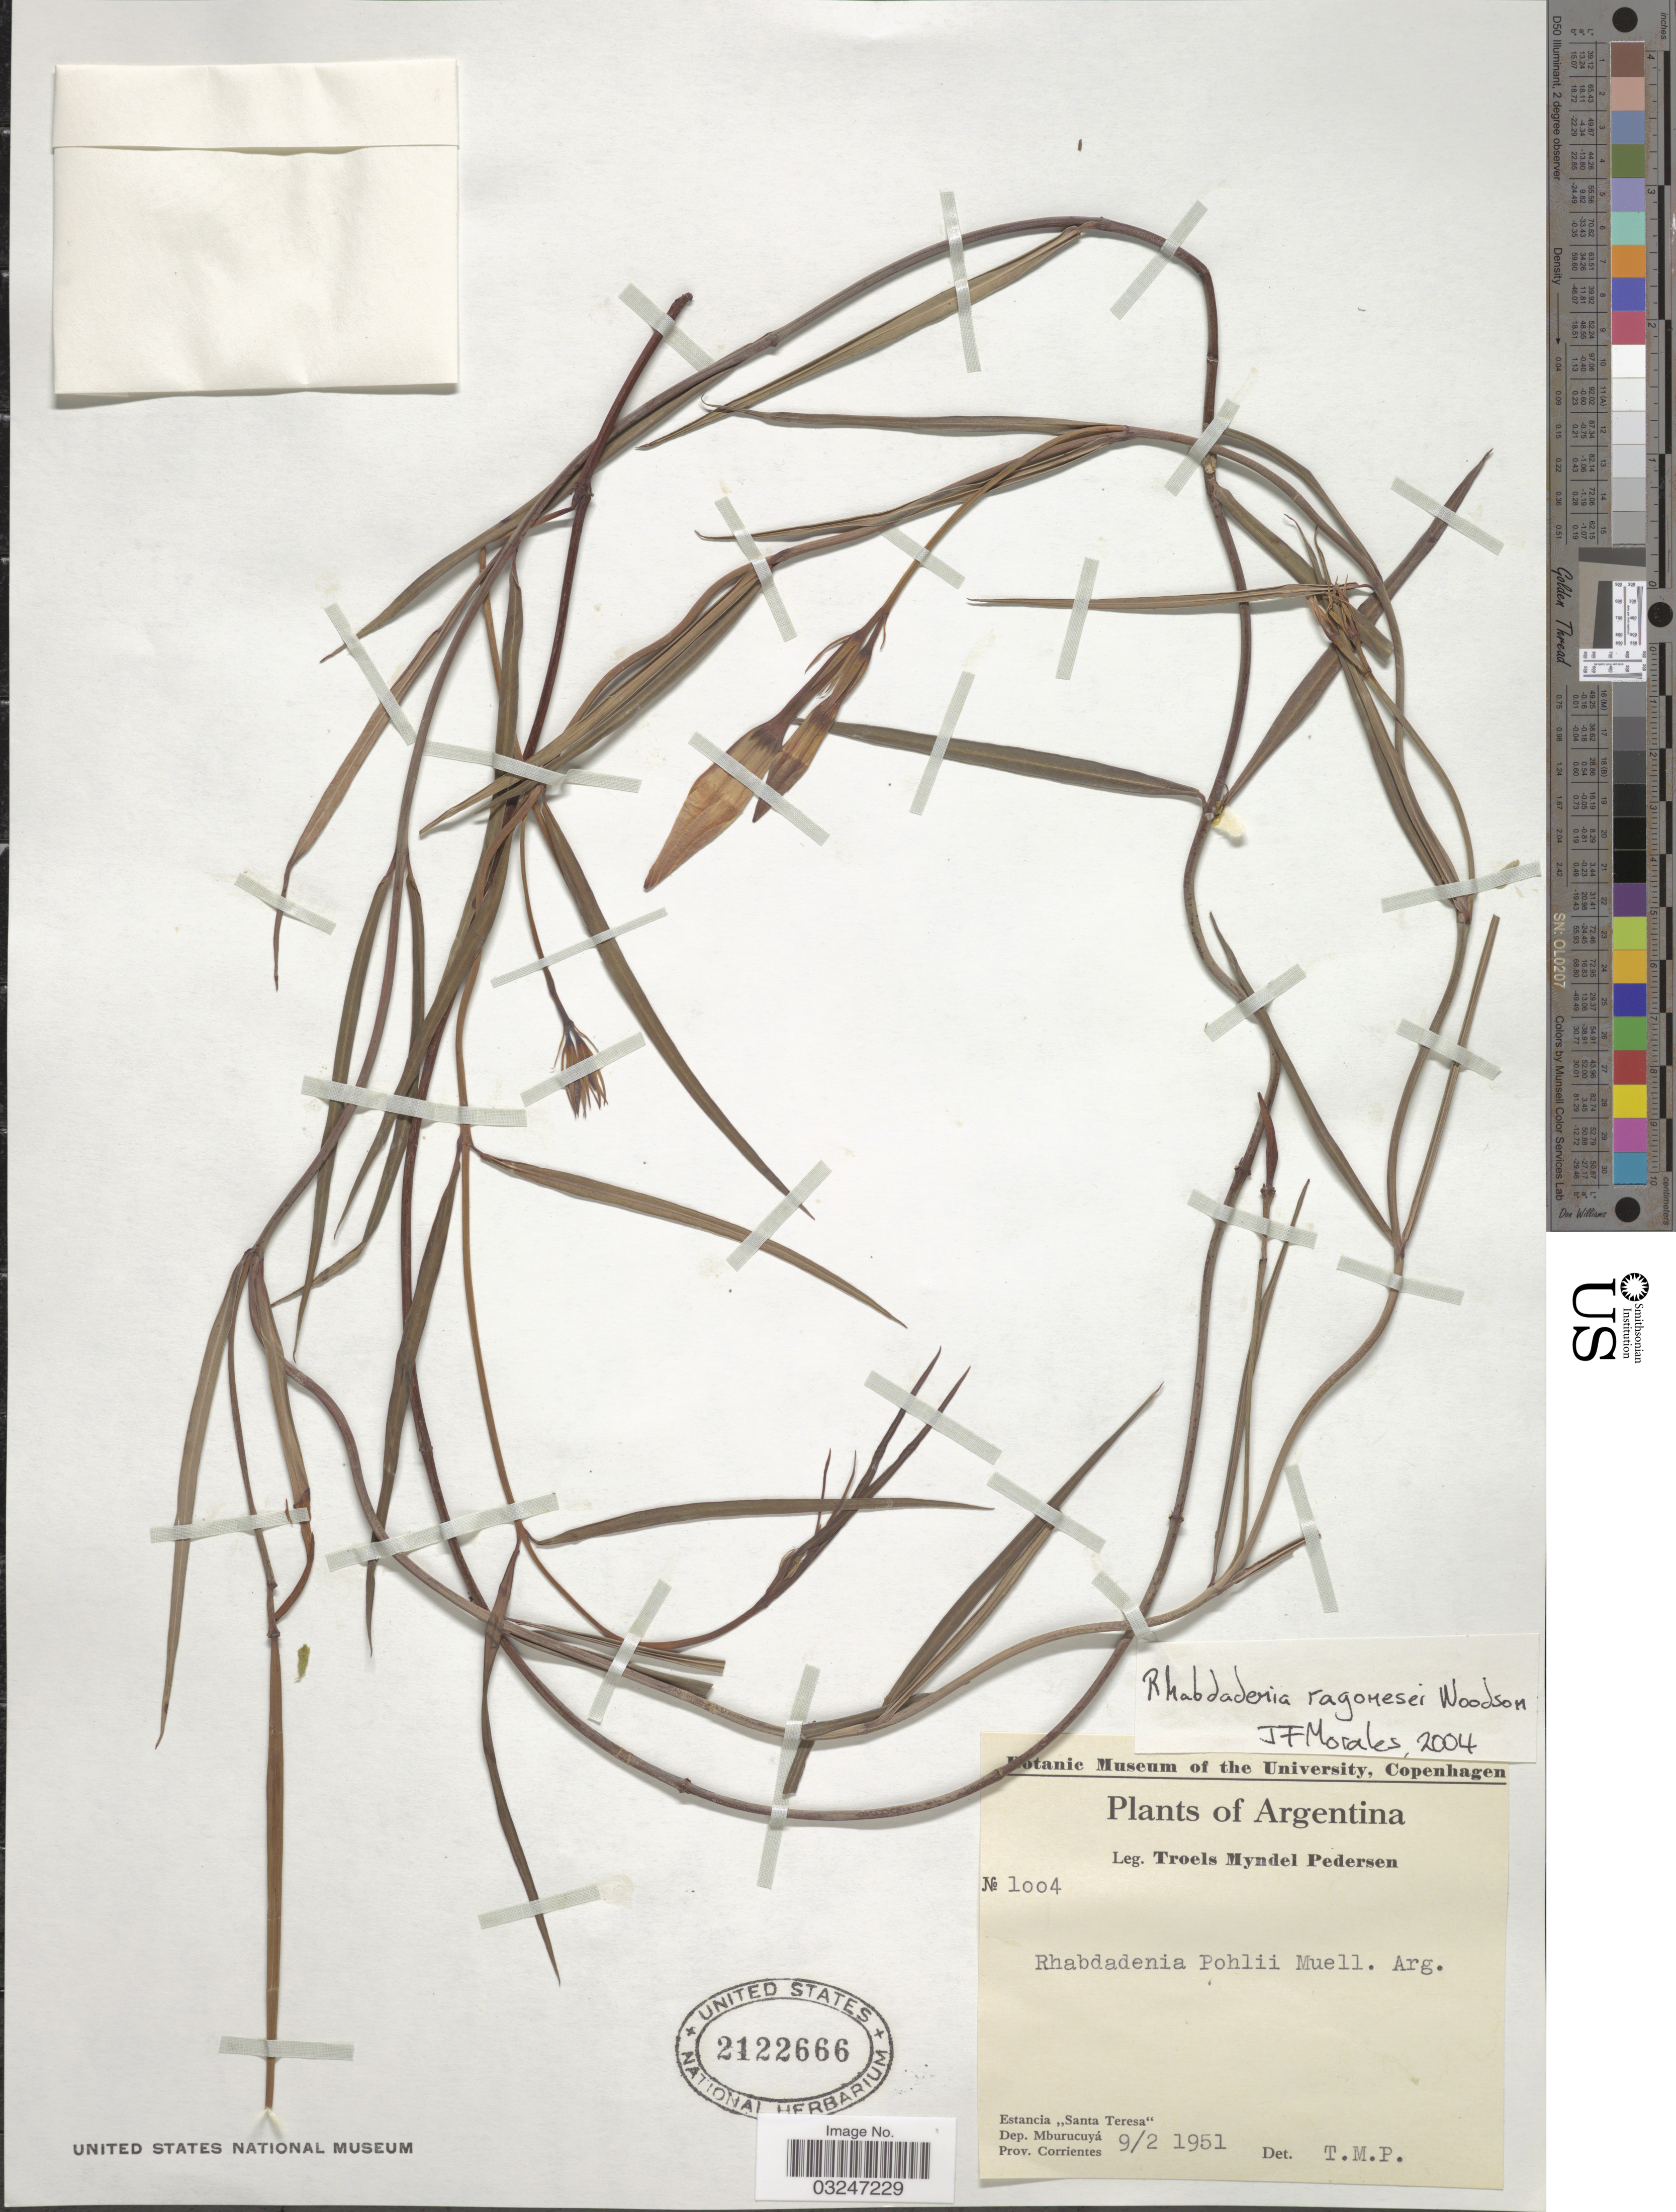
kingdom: Plantae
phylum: Tracheophyta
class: Magnoliopsida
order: Gentianales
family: Apocynaceae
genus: Rhabdadenia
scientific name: Rhabdadenia ragonesei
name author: Woodson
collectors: T. Pederson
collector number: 1004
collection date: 1951-02-09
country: Argentina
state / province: Corrientes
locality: Estancia "Santa Teresa". Dep. Mburucuyá. Prov. Corrientes.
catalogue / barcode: US 2122666